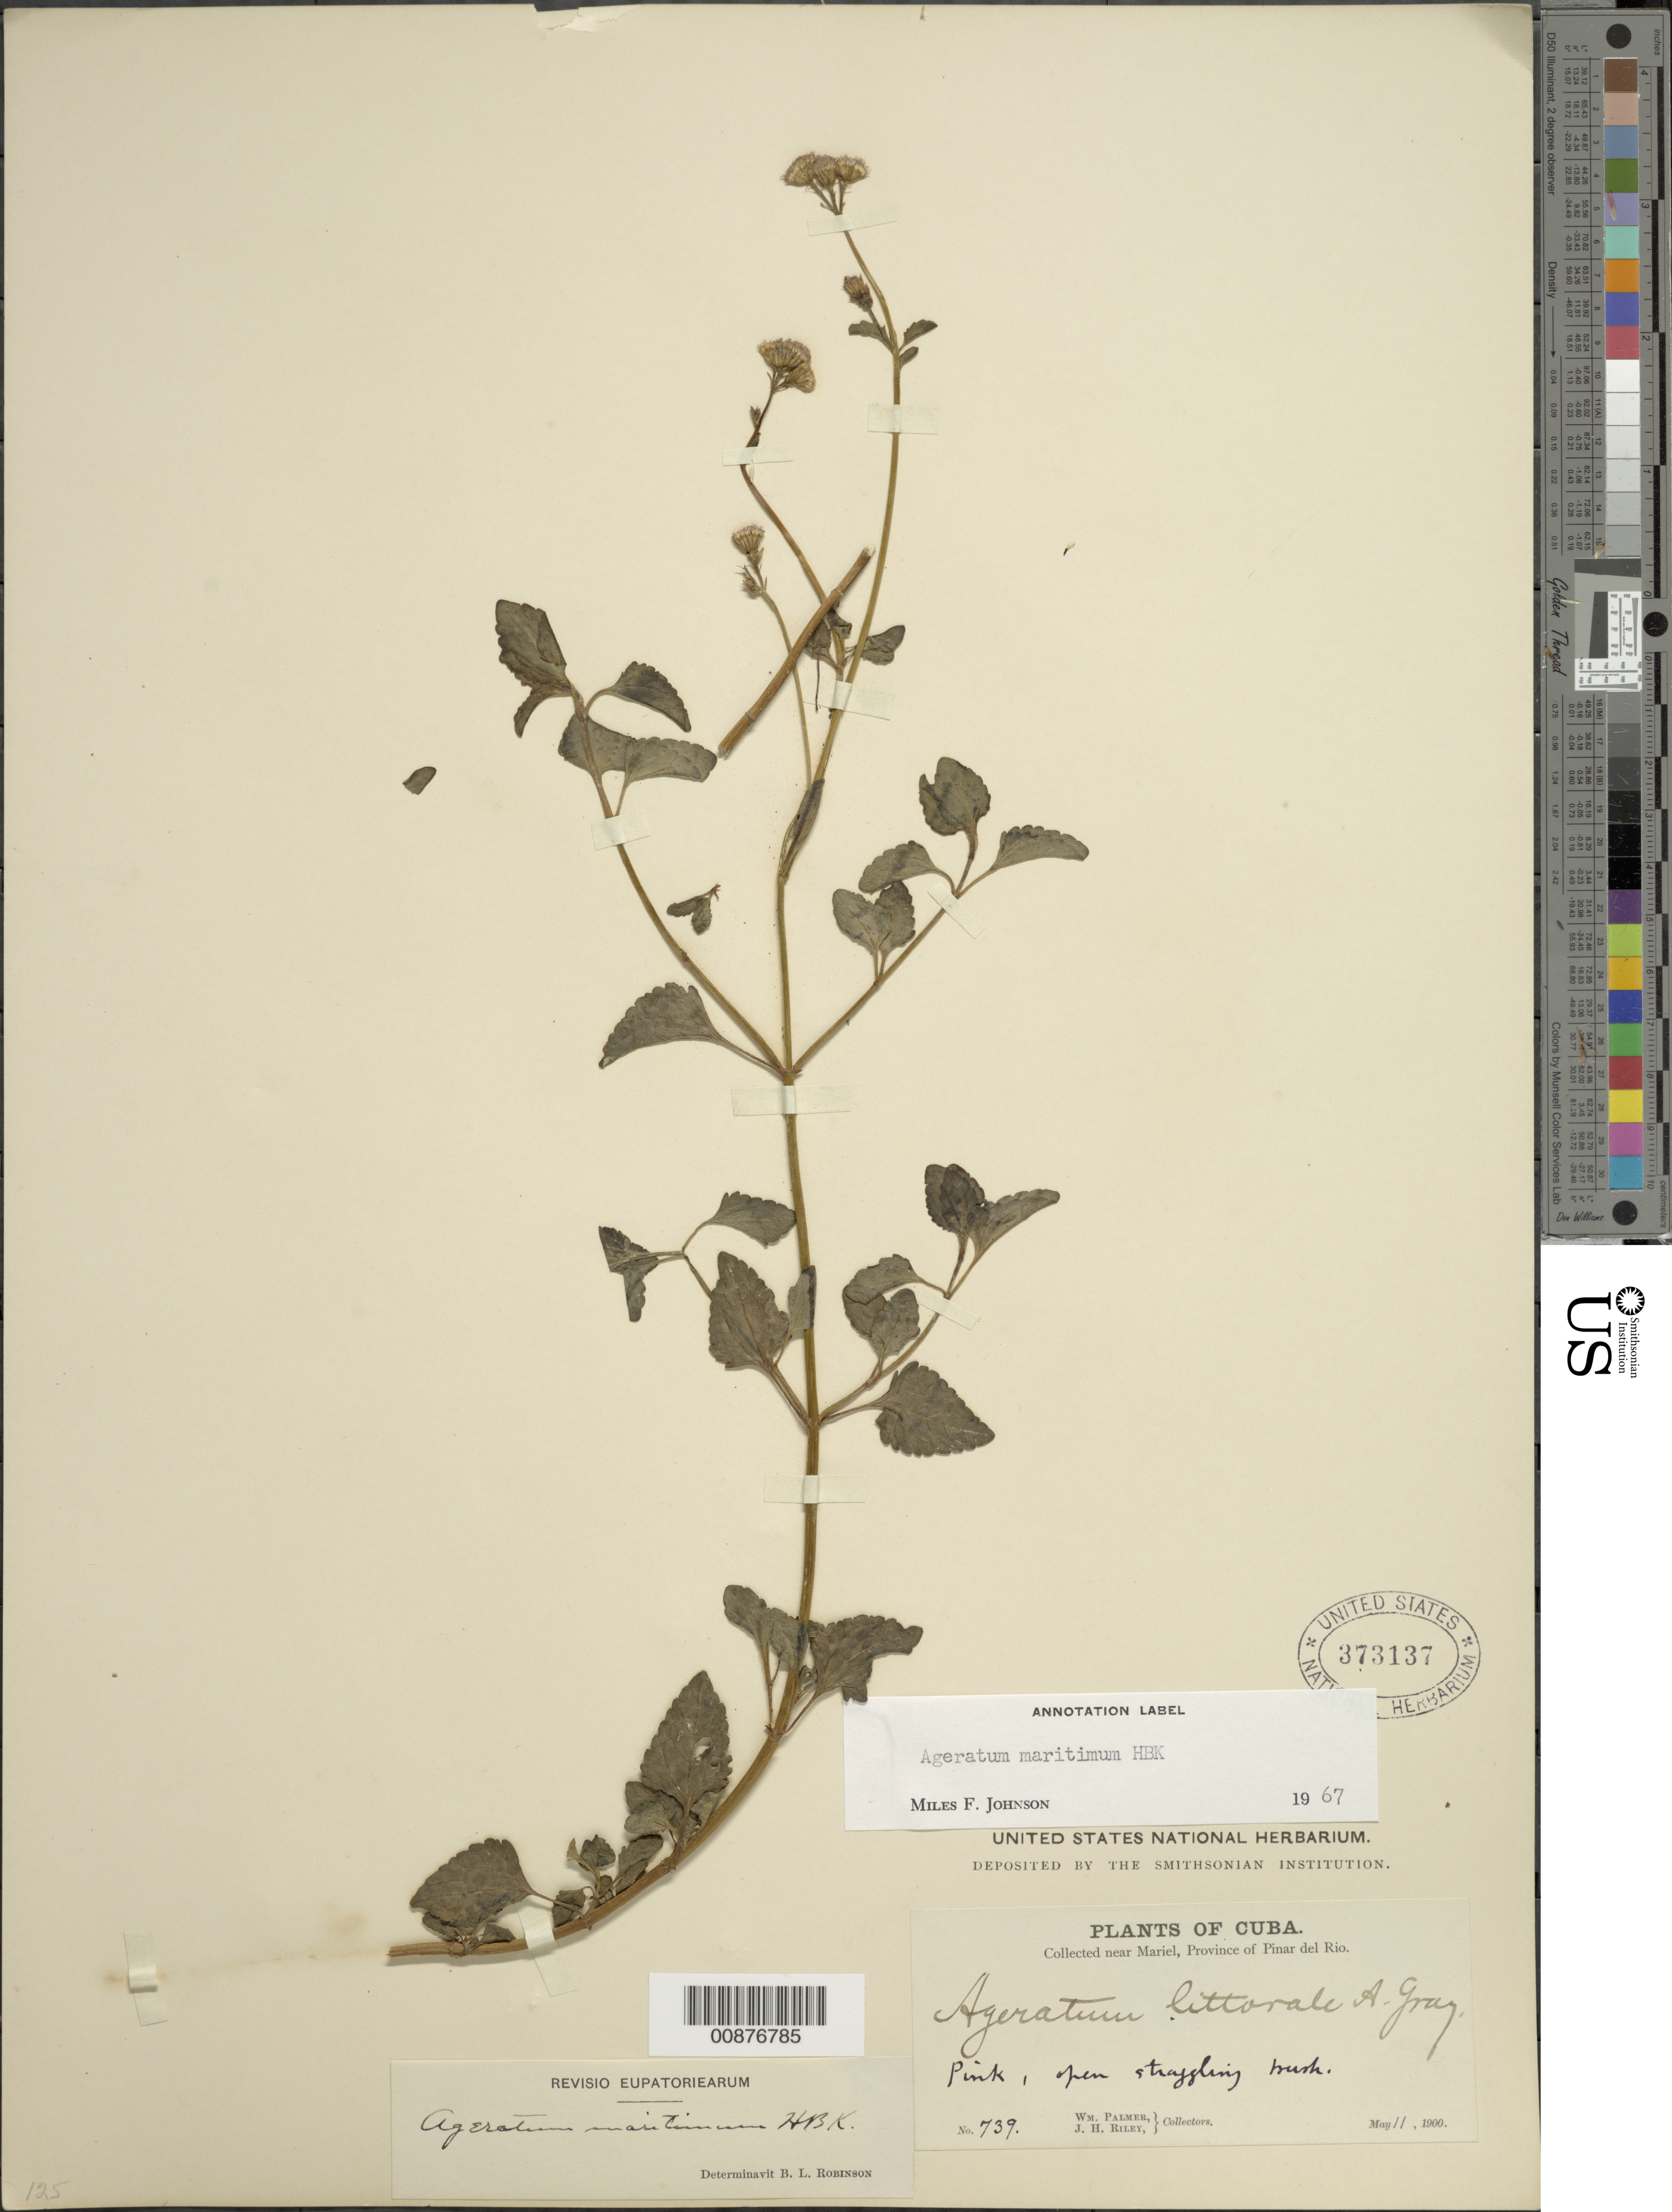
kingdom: Plantae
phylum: Tracheophyta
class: Magnoliopsida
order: Asterales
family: Asteraceae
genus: Ageratum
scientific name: Ageratum maritimum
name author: Kunth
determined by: Robinson, B. L.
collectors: W. Palmer & J. H. Riley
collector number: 739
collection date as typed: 11 May 1900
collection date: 1900-05-11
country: Cuba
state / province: Pinar del Río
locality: Near Mariel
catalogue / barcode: US 373137